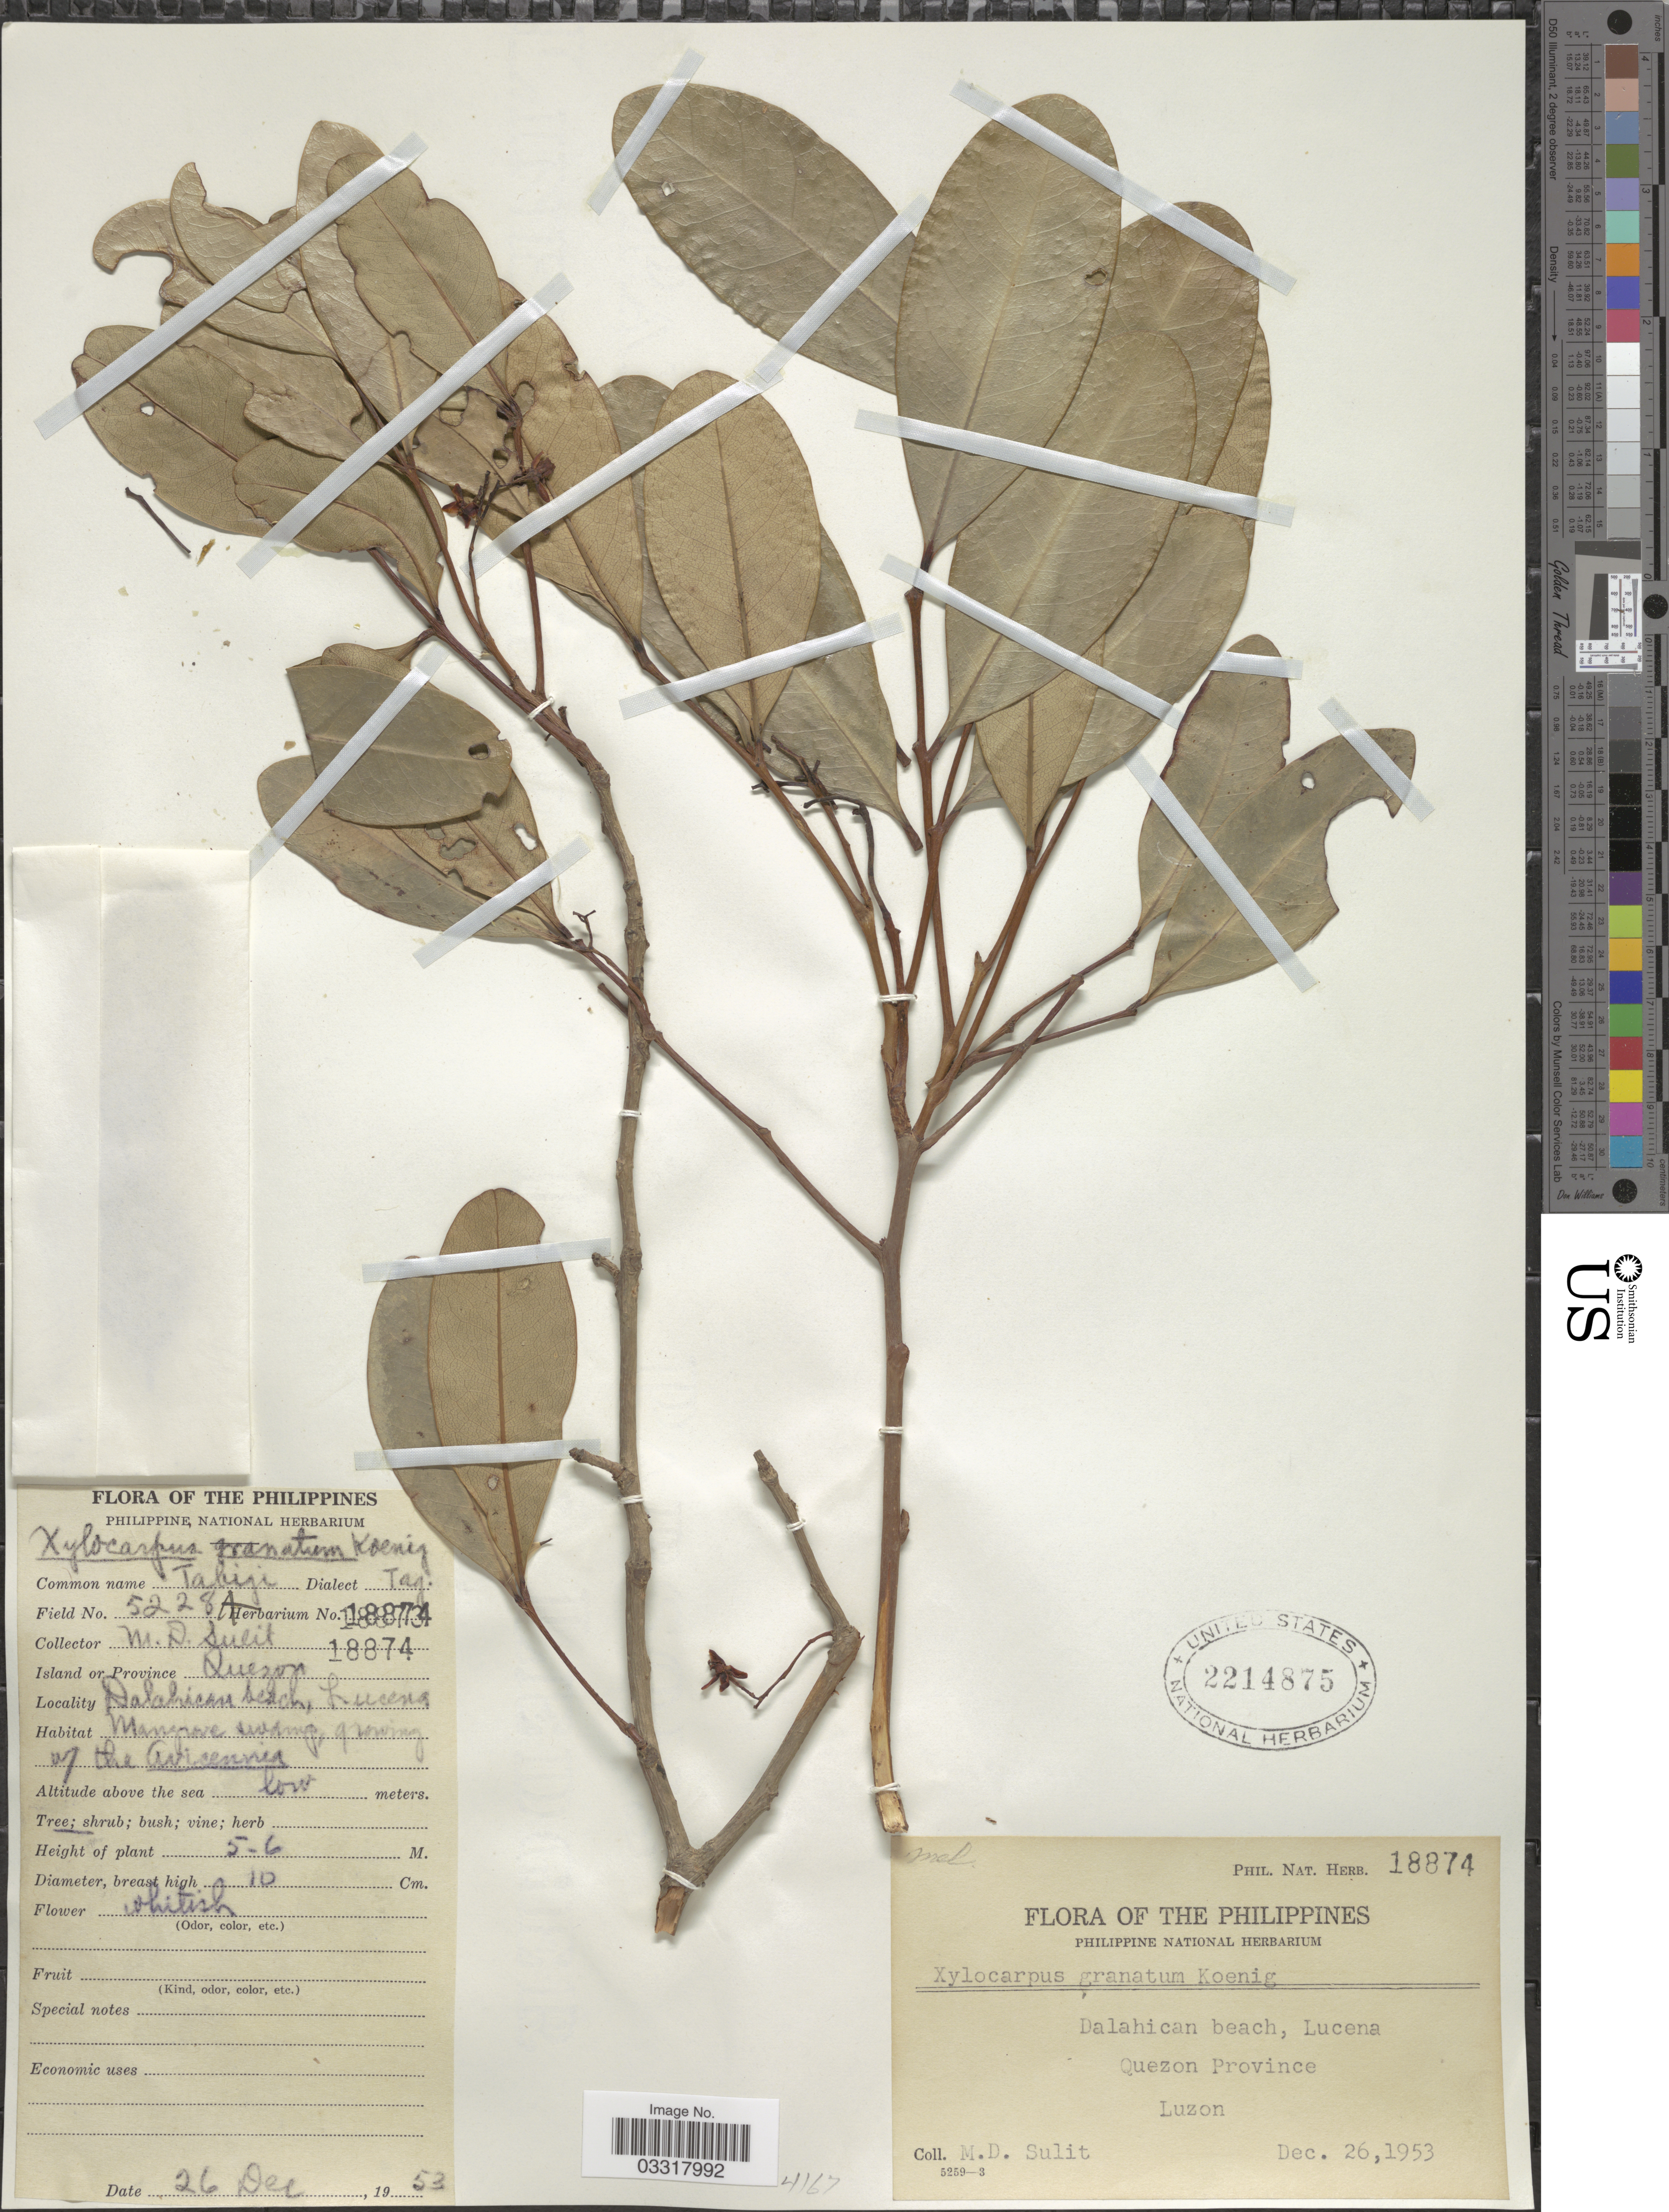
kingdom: Plantae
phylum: Tracheophyta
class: Magnoliopsida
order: Sapindales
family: Meliaceae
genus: Xylocarpus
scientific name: Xylocarpus granatum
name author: J. Koenig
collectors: M. Sulit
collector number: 5228/Phil. Nat. Herb. 18874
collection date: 1953-12-26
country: Philippines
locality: Dalahican beach, Lucena. Quezon Province. Luzon.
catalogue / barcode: US 2214875